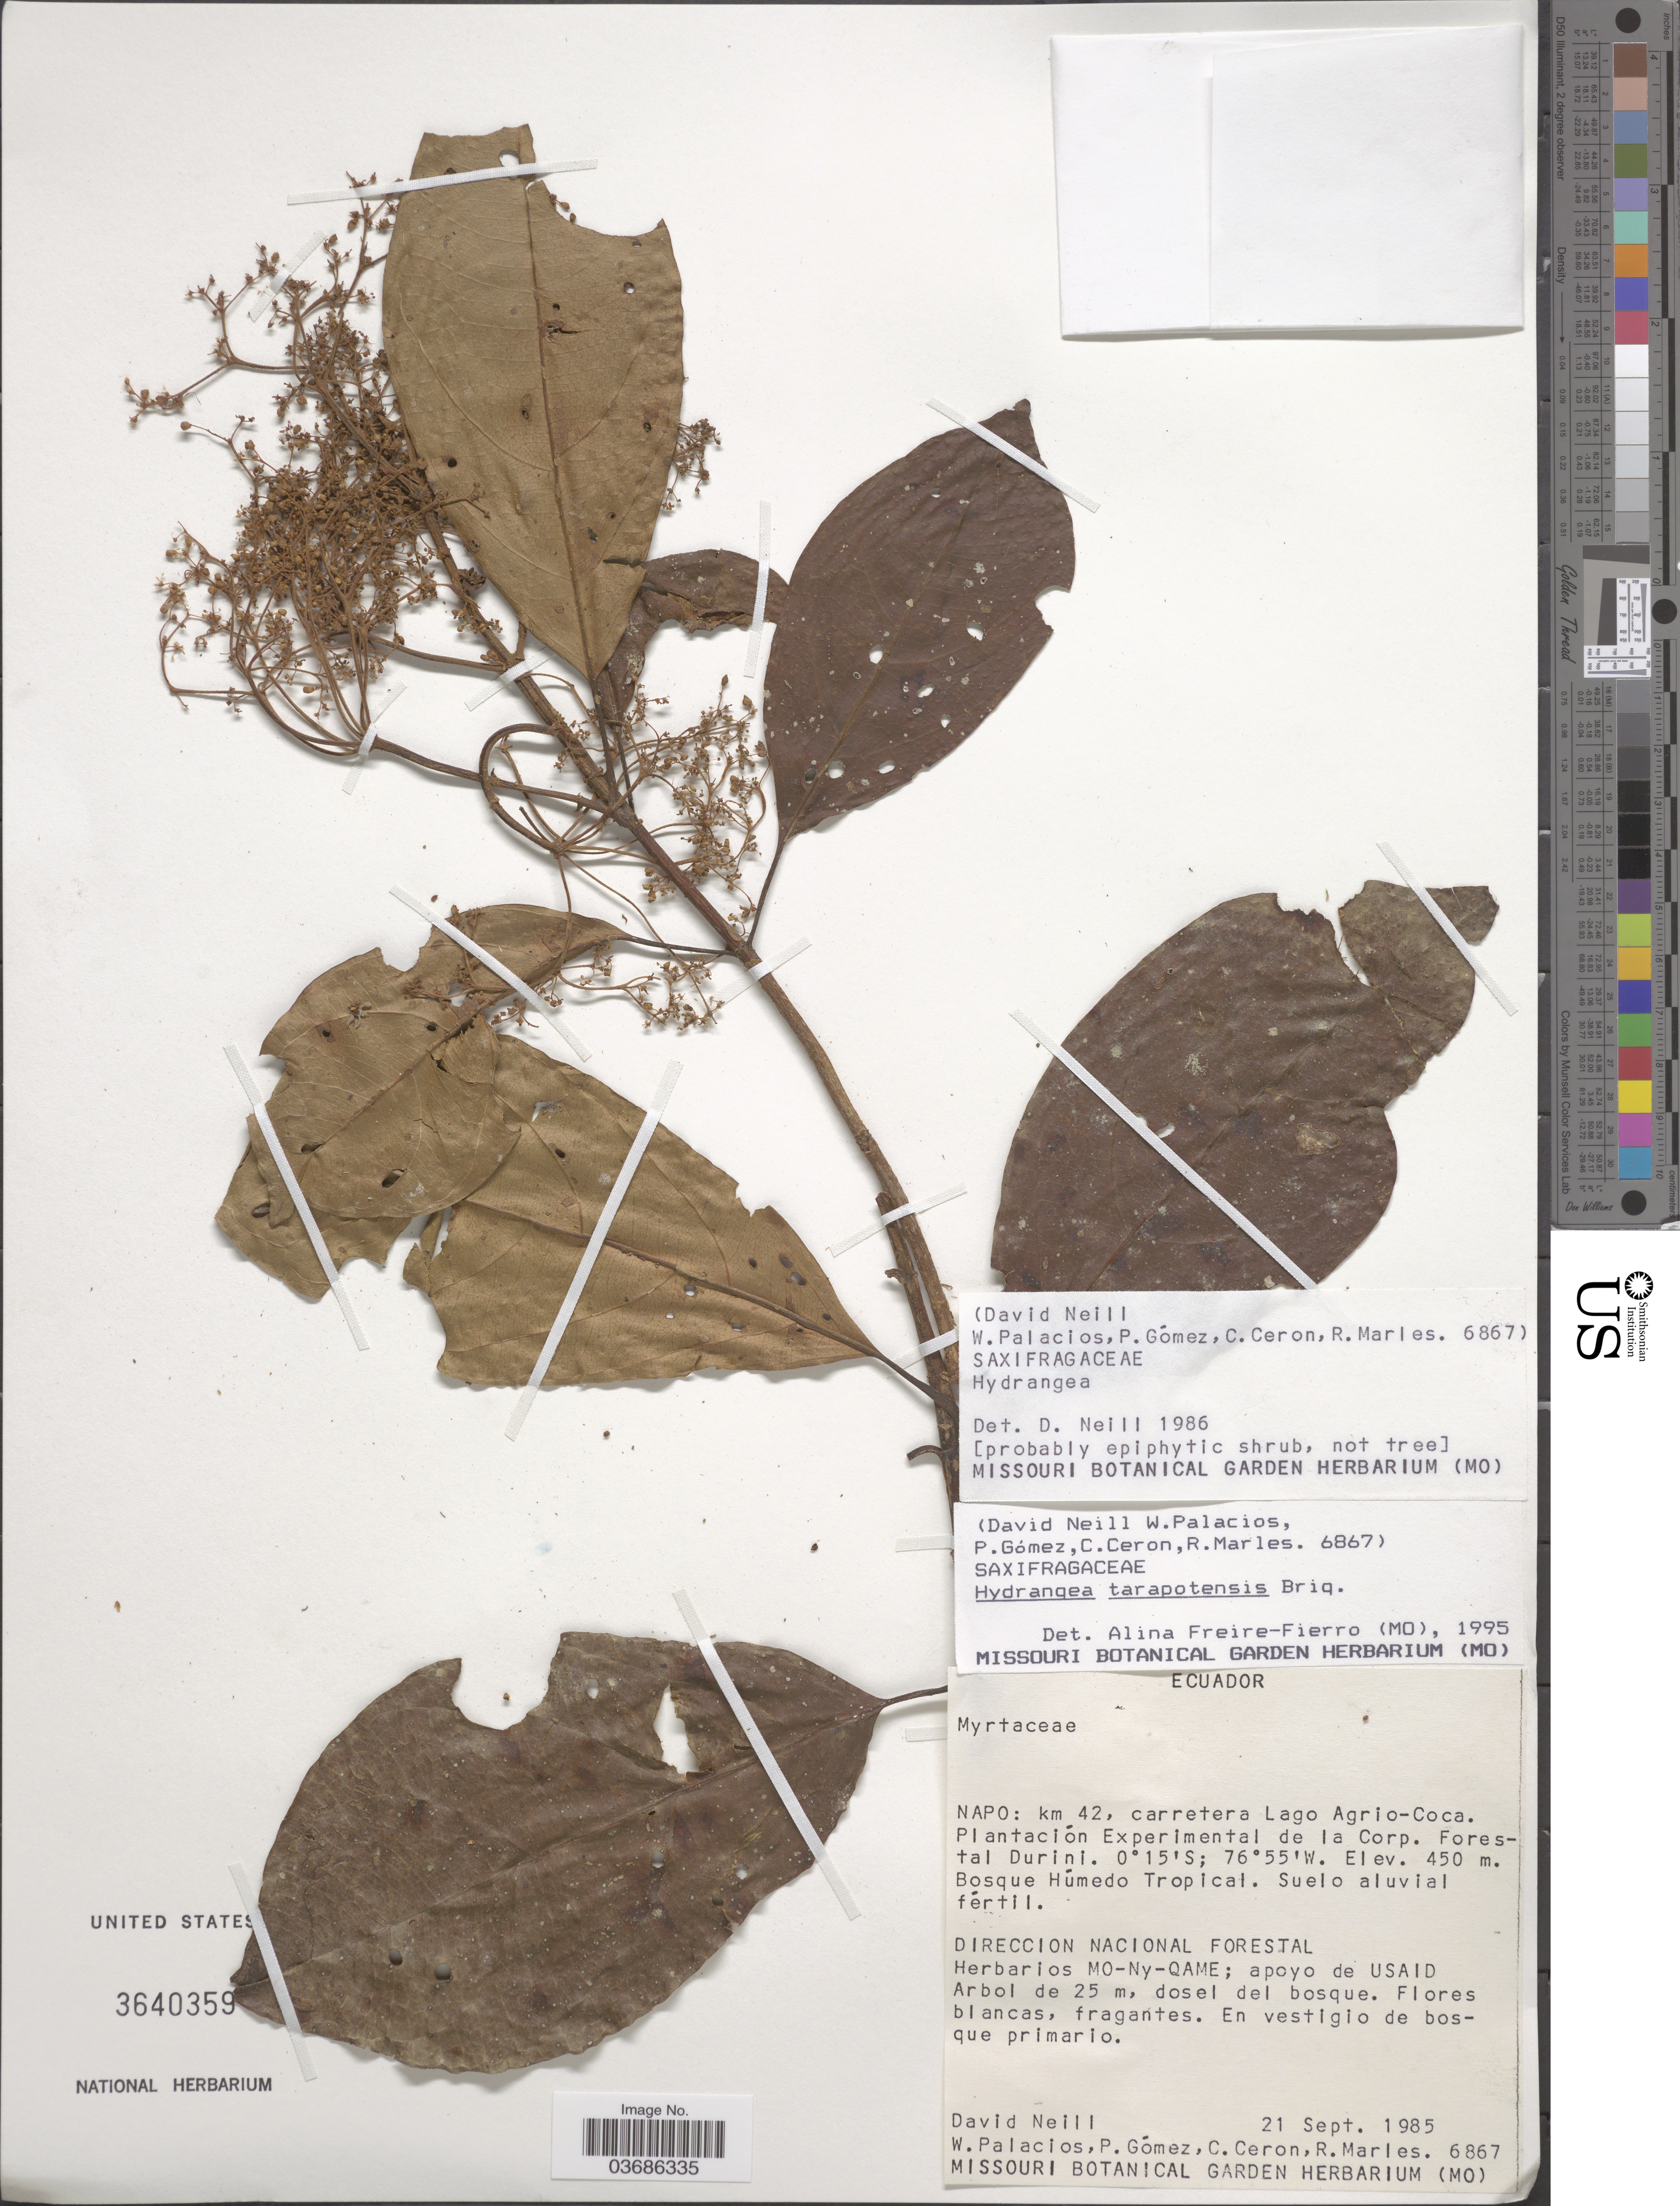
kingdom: Plantae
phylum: Tracheophyta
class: Magnoliopsida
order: Cornales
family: Hydrangeaceae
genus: Hydrangea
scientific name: Hydrangea tarapotensis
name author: Briq.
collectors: D. Neill, W. Palacios, P. Gómez, C. E. Cerón M. & R. Marles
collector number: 6867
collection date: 1985-09-21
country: Ecuador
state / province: Napo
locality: Km 42, carretera Lago Agrio-Coca. Plantación Experimental de la Corp. Forestal Durini. Bosque Húmedo Tropical.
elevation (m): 450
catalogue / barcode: US 3640359